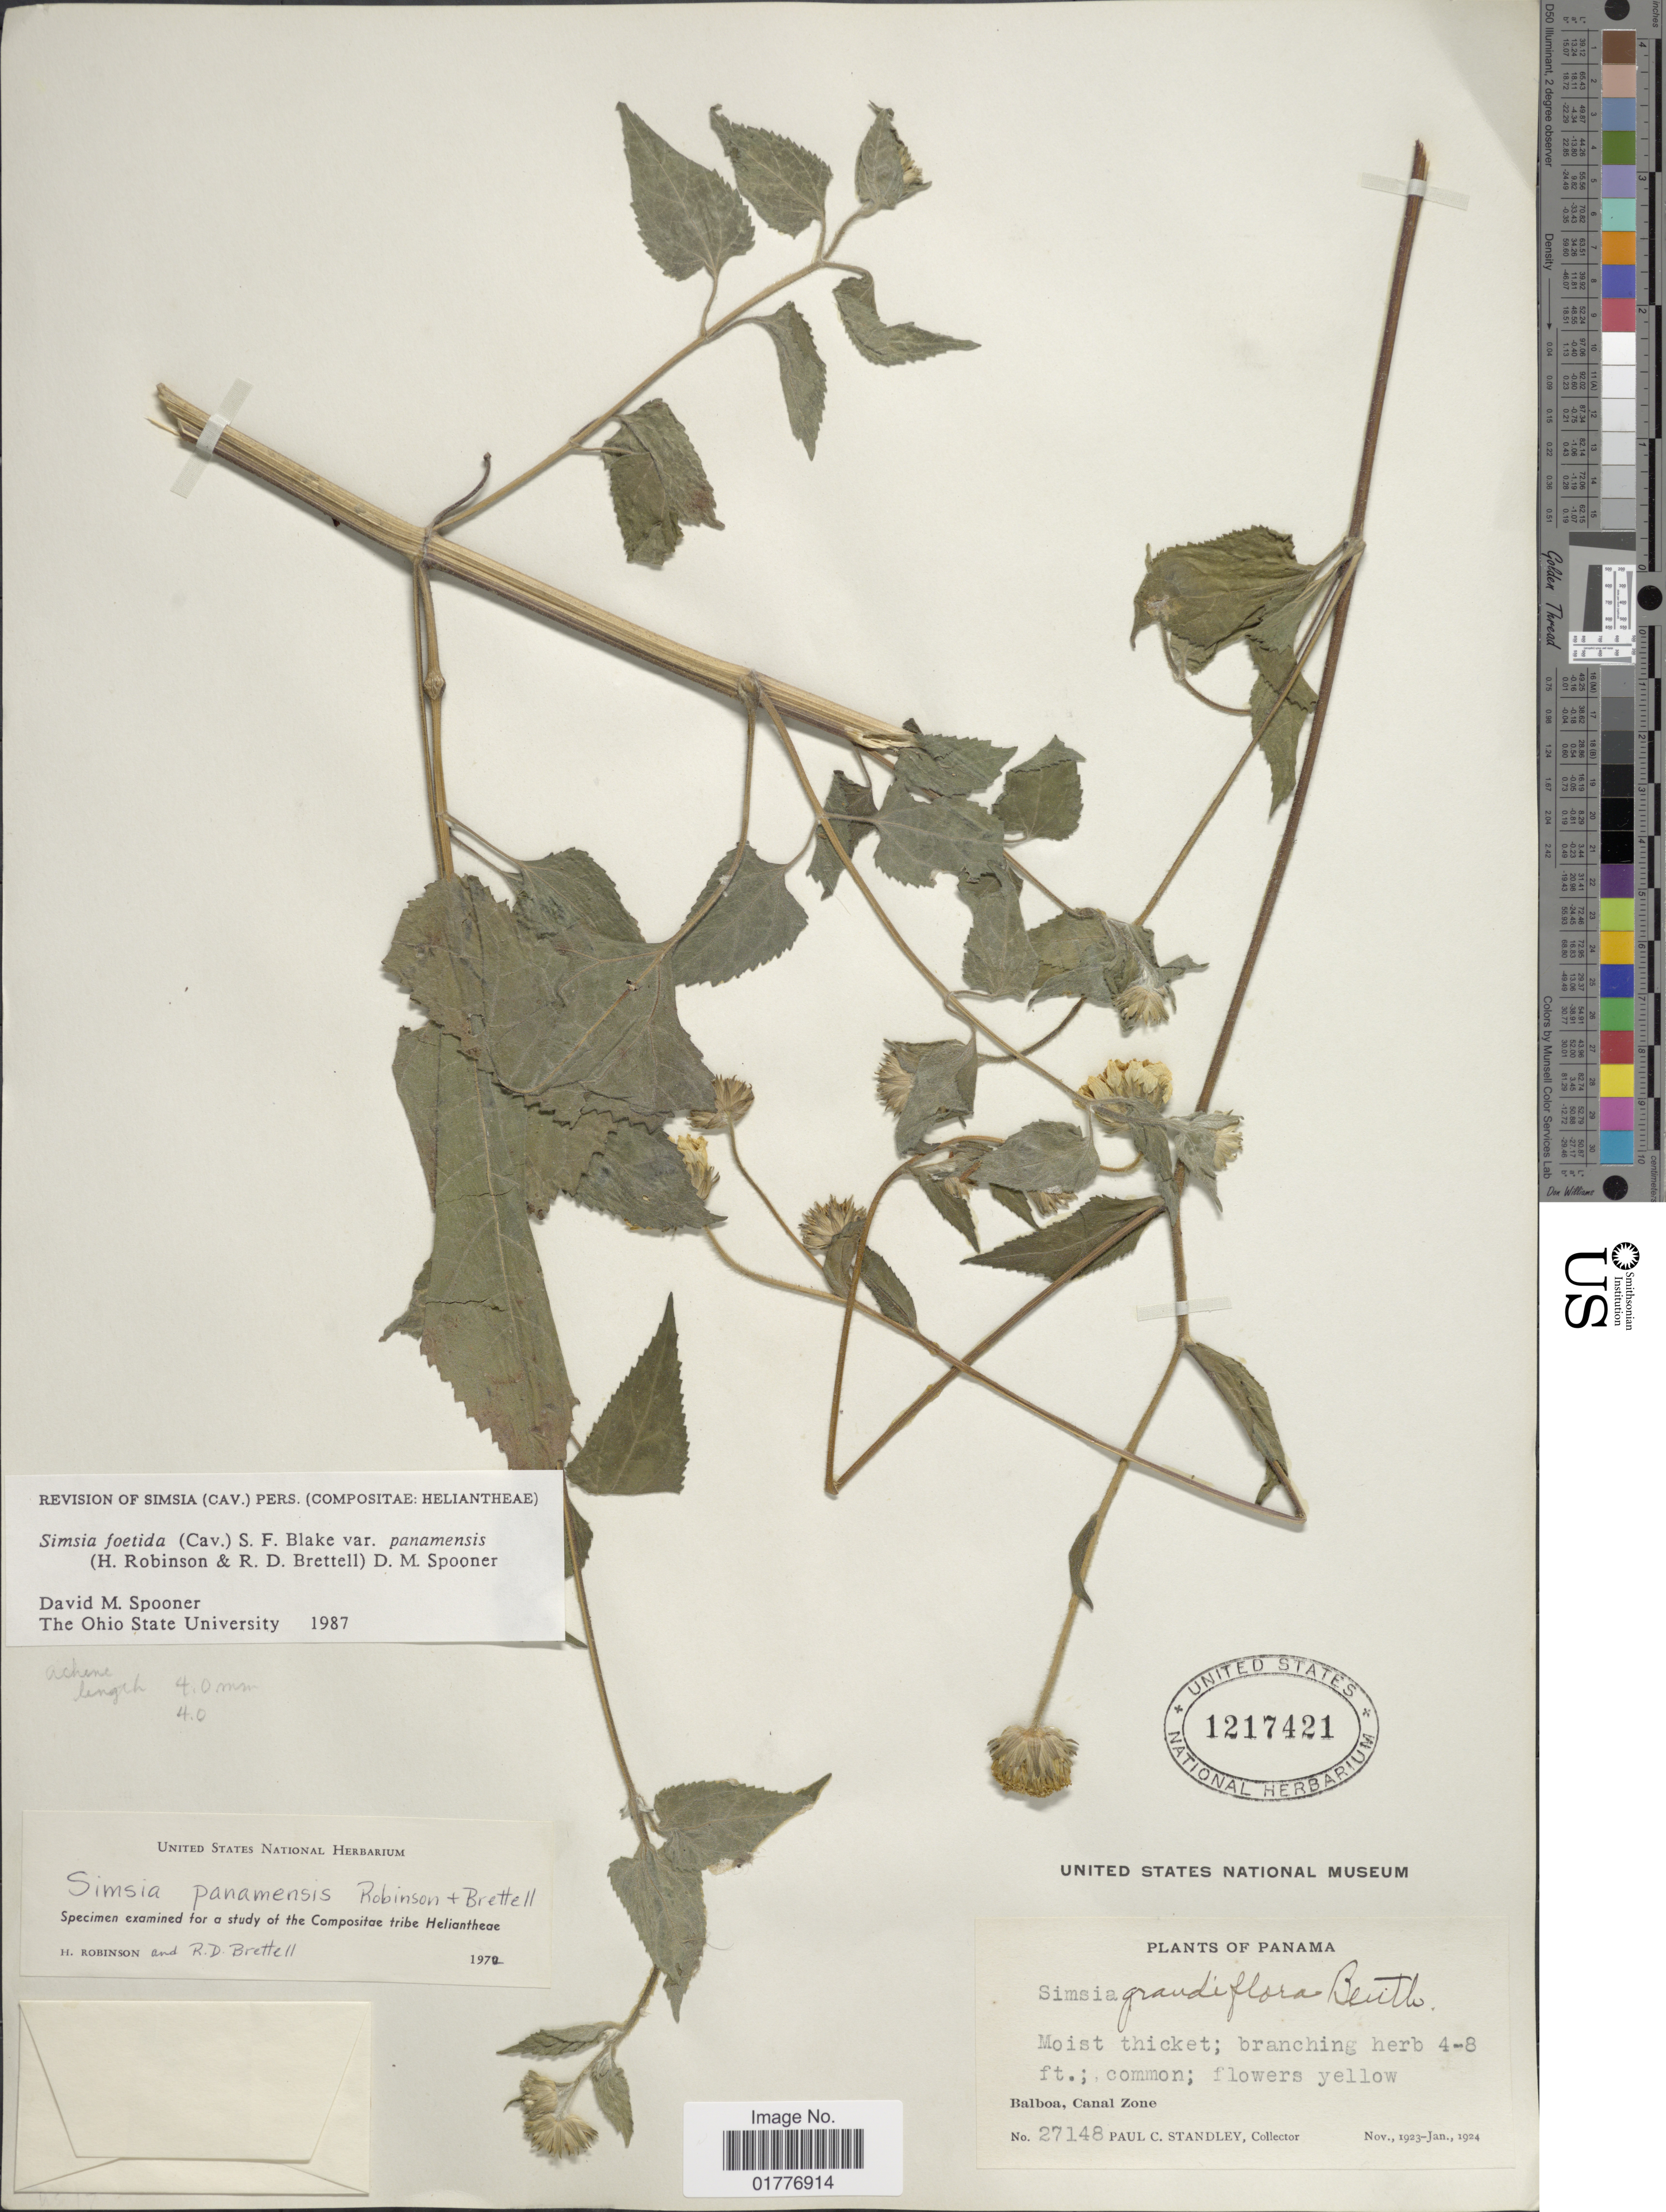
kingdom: Plantae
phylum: Tracheophyta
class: Magnoliopsida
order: Asterales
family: Asteraceae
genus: Simsia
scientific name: Simsia foetida var. panamensis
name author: (H. Rob. & Brettell) D.M. Spooner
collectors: P. C. Standley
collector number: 27148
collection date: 1923-11/1924-01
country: Panama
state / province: Colón / Panamá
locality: Balboa, Canal Zone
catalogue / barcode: US 1217421